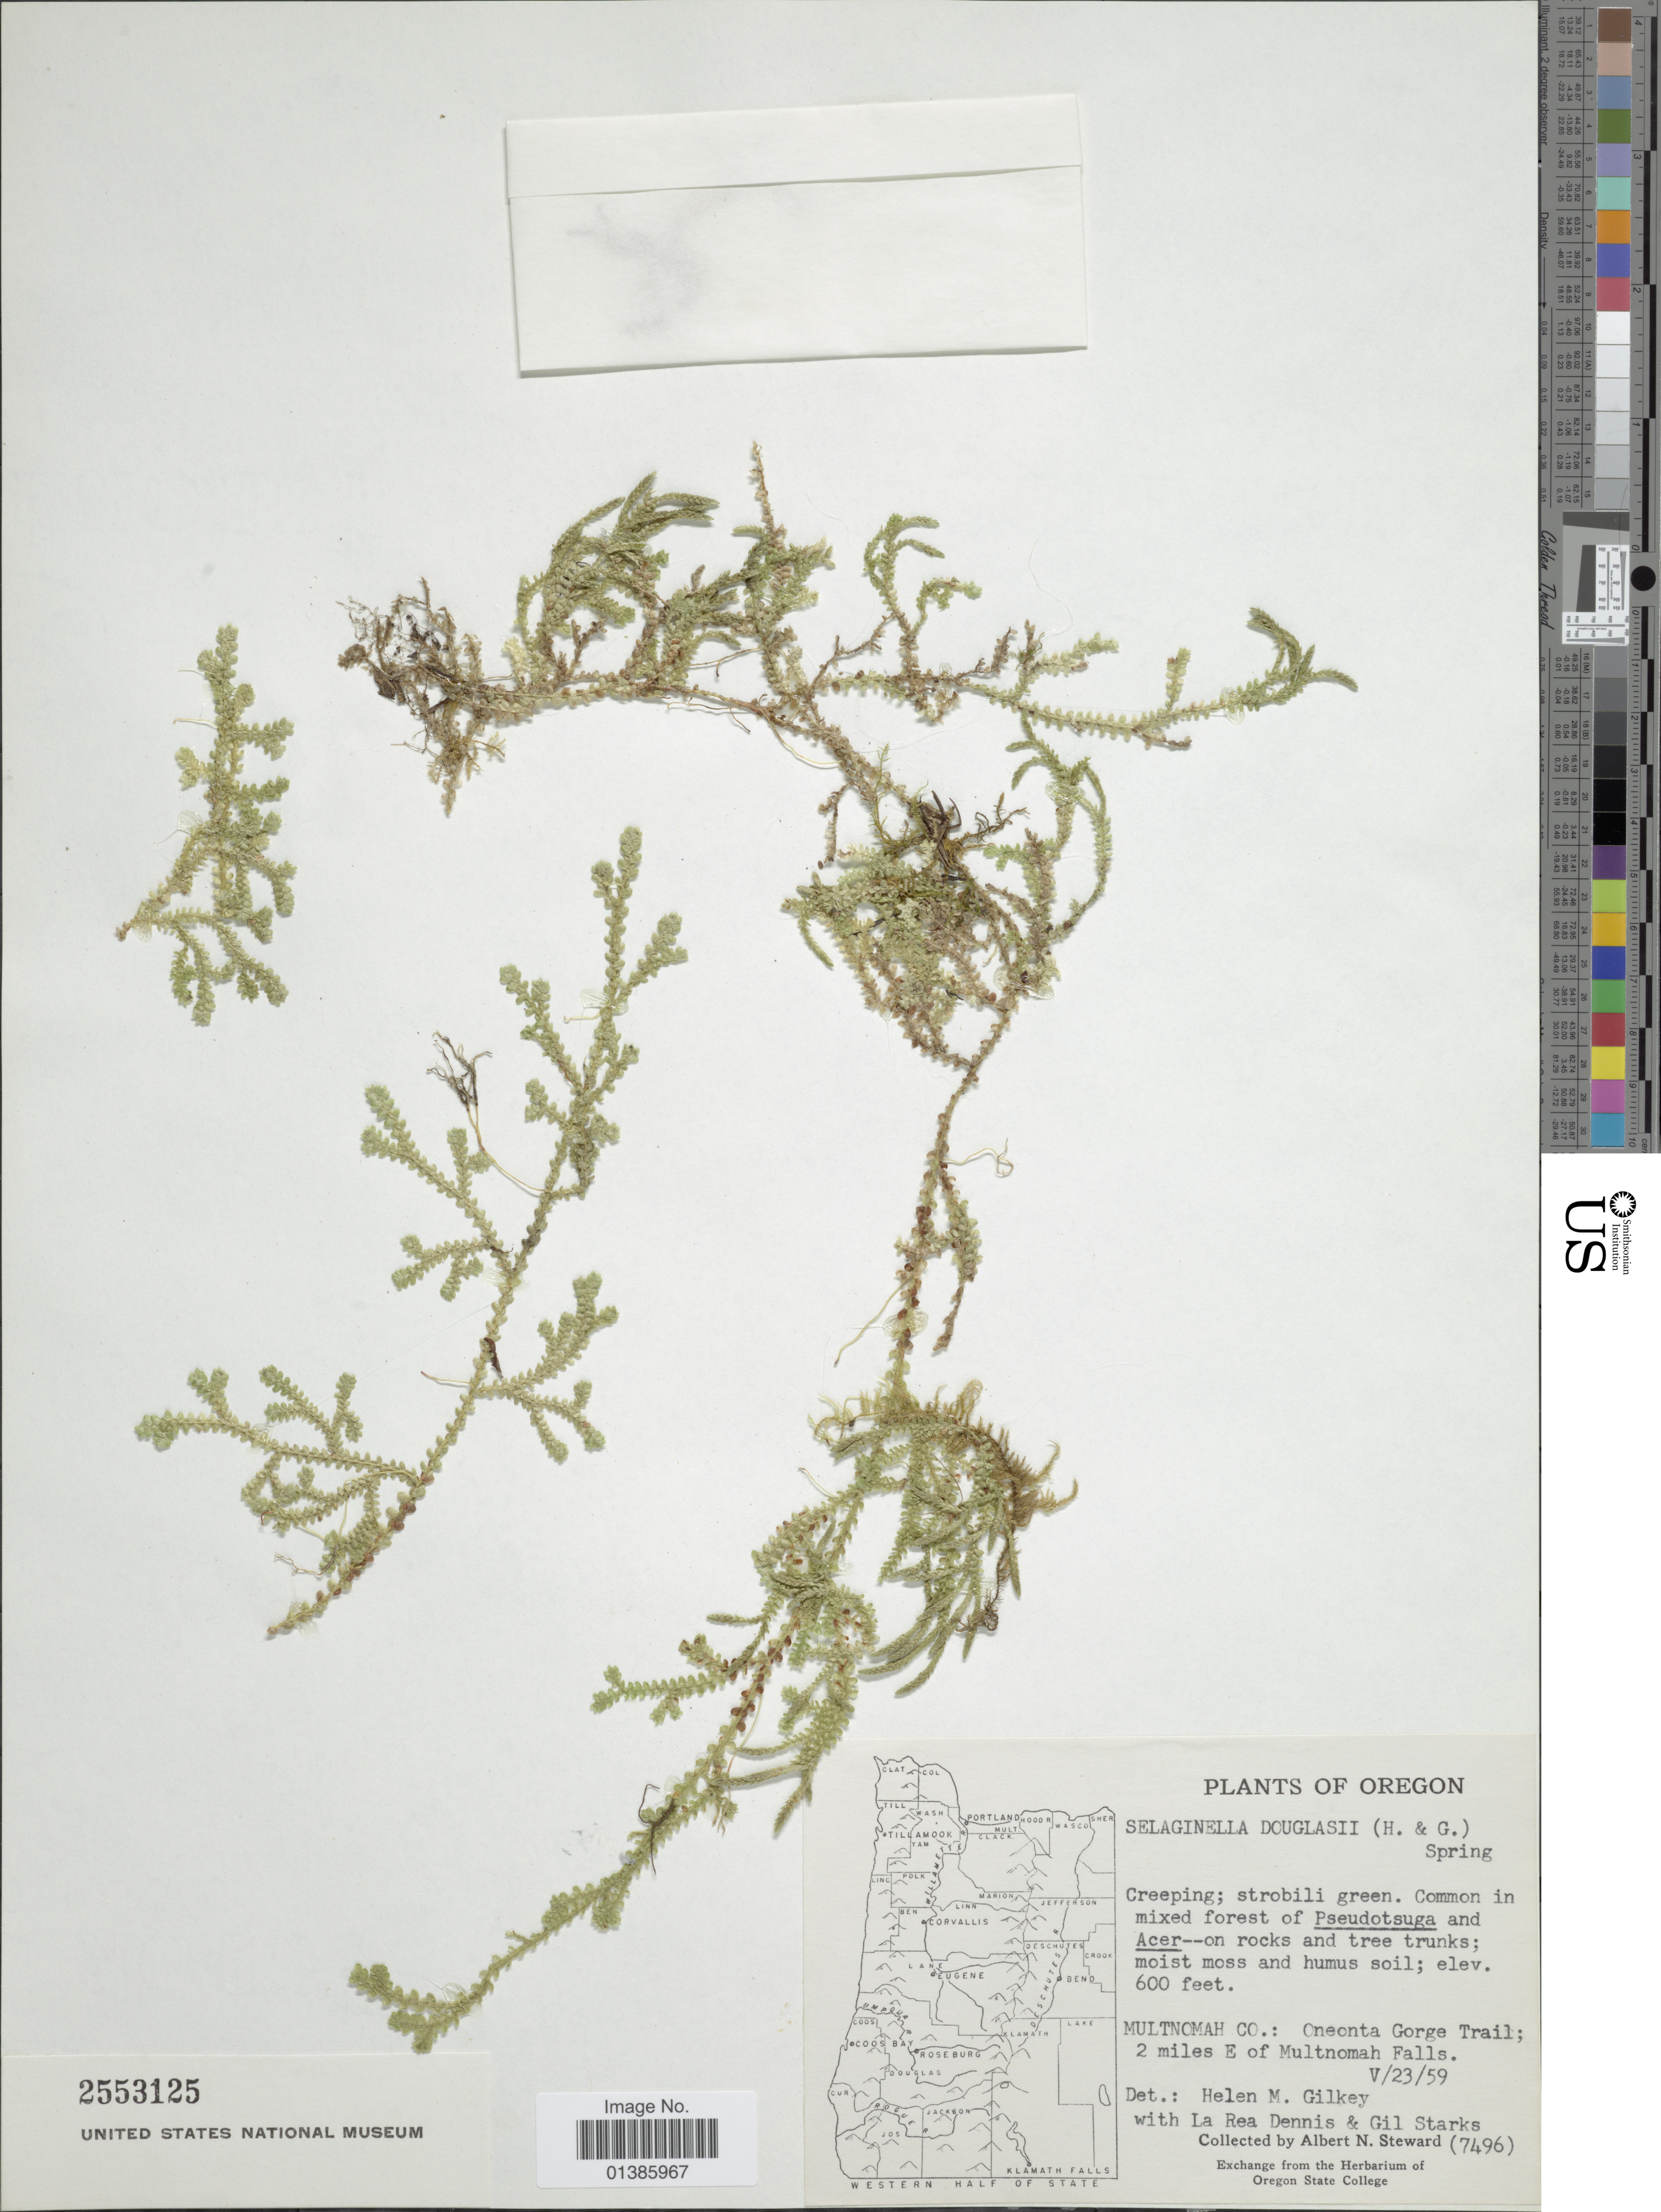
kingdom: Plantae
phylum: Tracheophyta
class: Lycopodiopsida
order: Selaginellales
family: Selaginellaceae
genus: Selaginella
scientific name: Selaginella douglasii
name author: (Hook. & Grev.) Spring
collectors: A. N. Steward, L. Dennis & G. Starks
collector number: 7496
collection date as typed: Transcribed d/m/y: 23/5/59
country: United States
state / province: Oregon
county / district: Multnomah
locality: Multnomah Co.: Oneonta Gorge Trail; 2 miles E of Multnomah Falls.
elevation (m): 183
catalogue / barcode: US 2553125